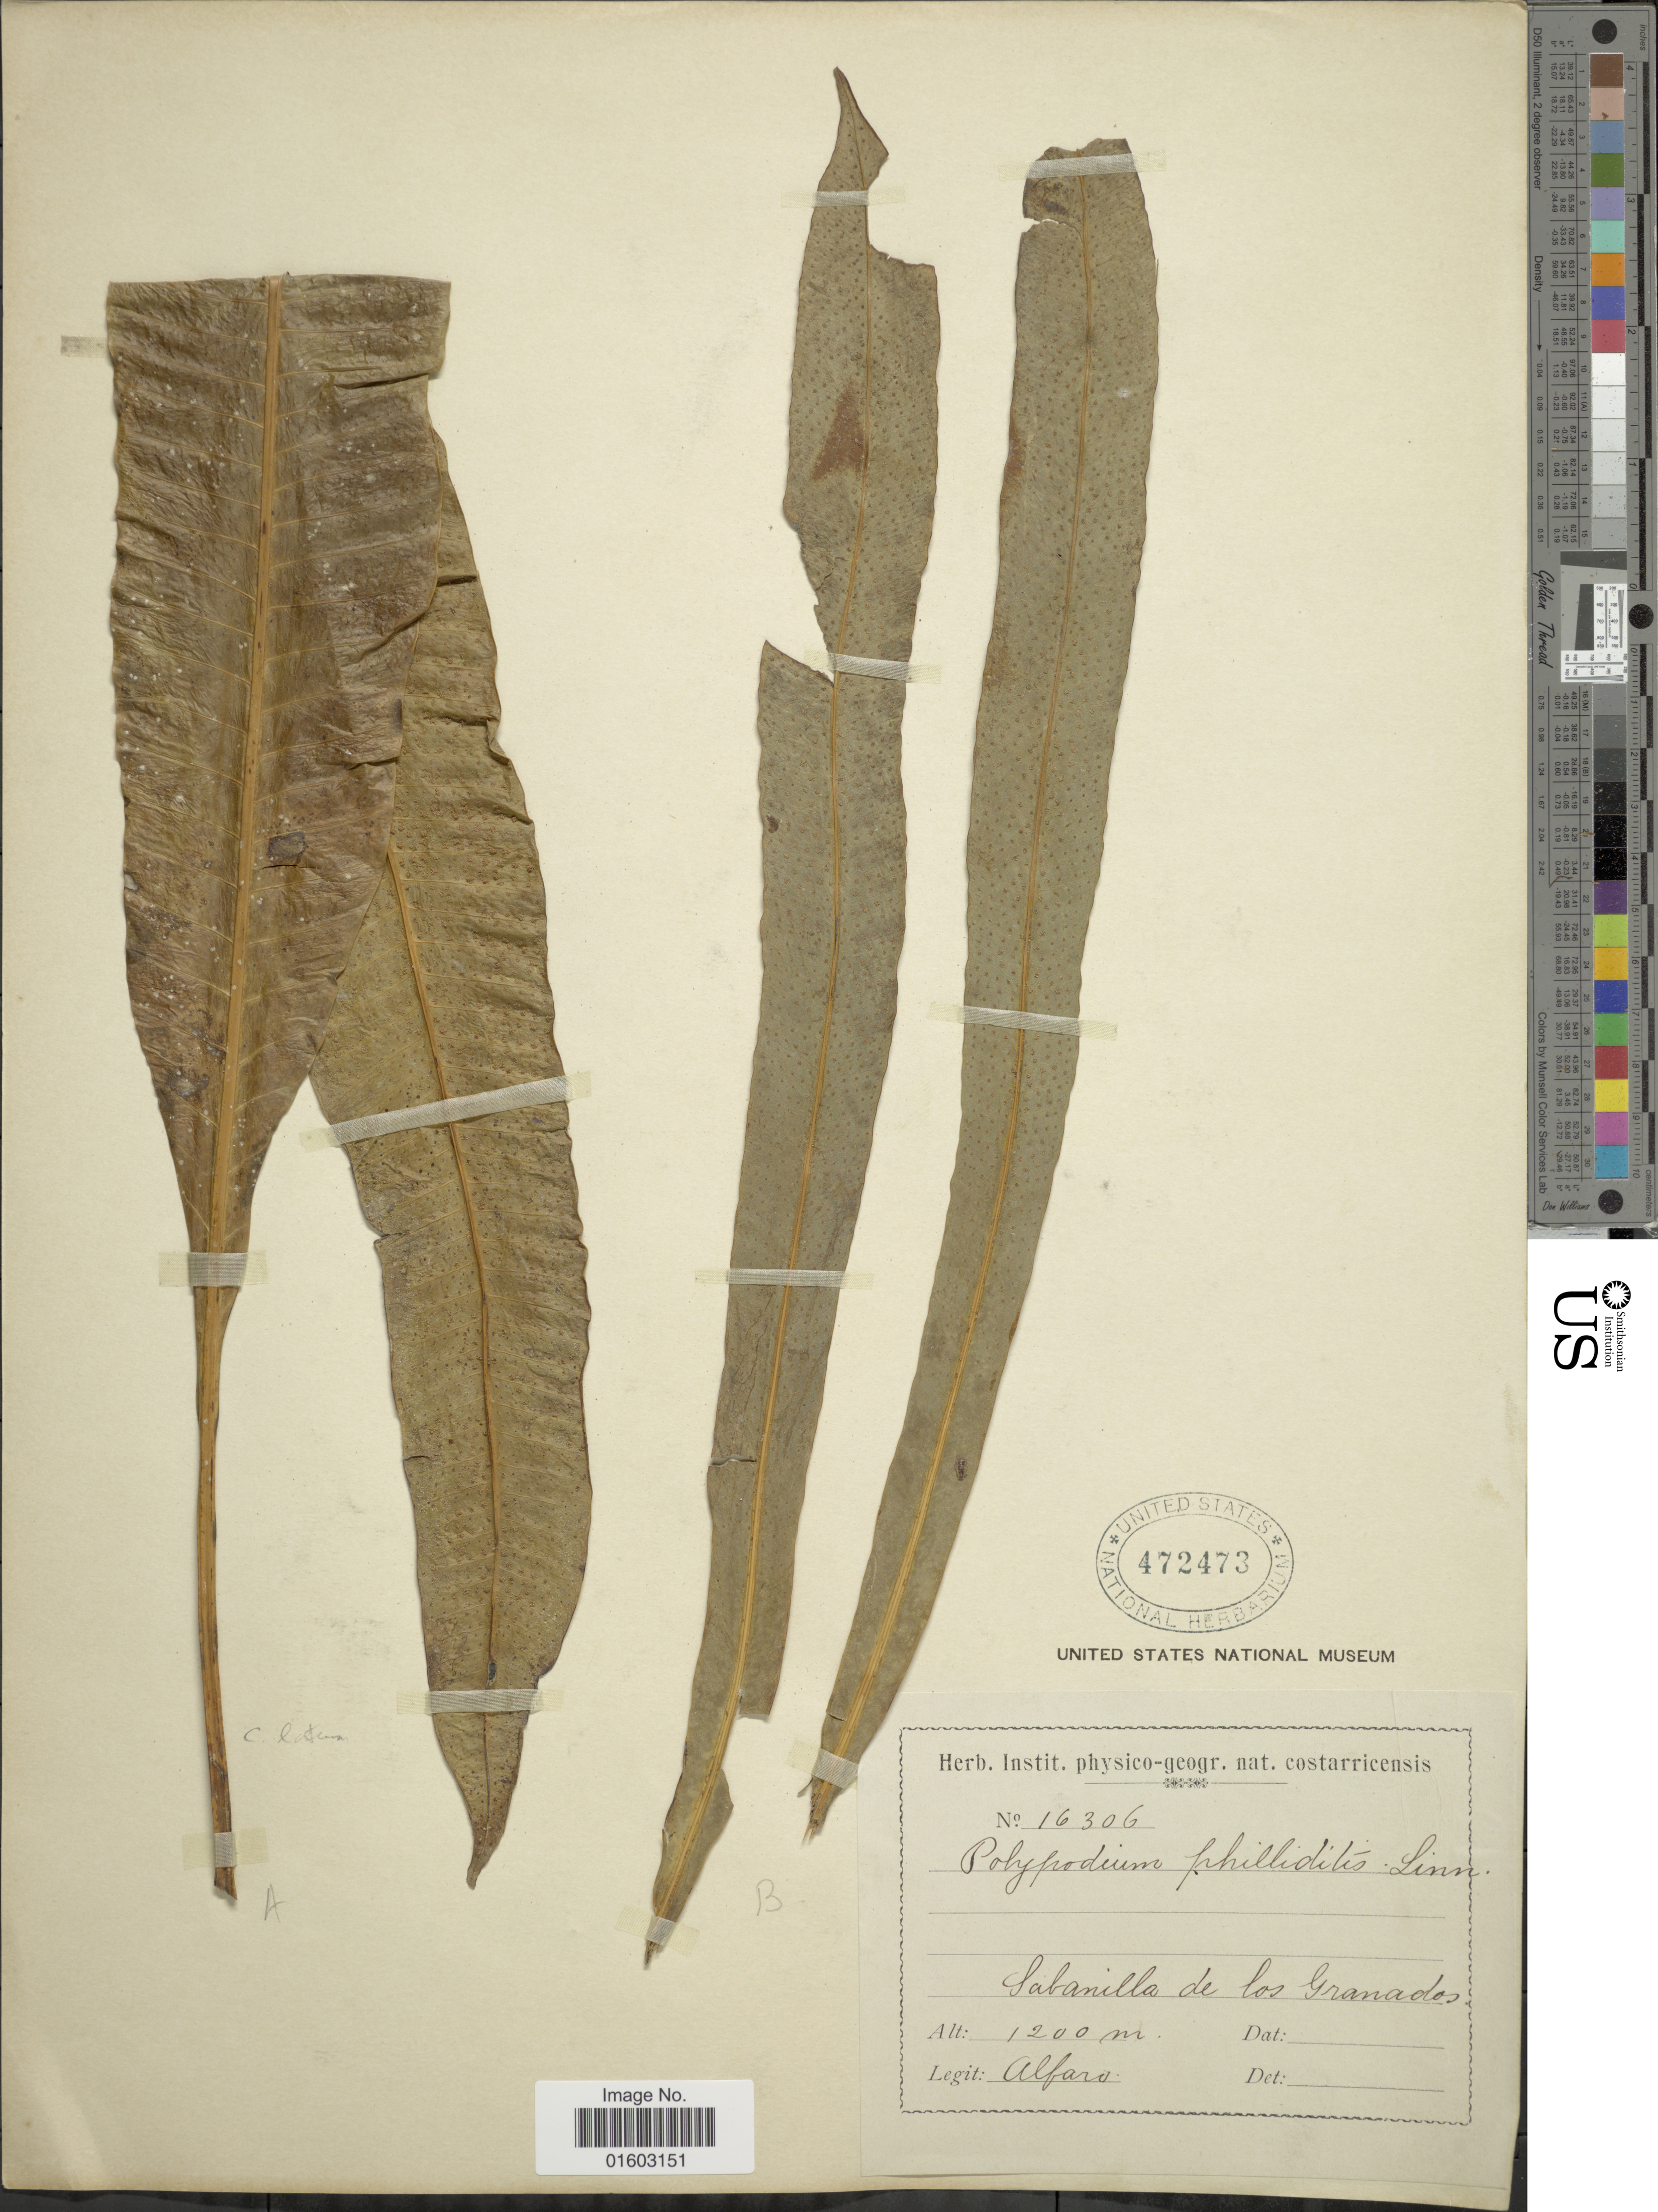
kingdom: Plantae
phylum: Tracheophyta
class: Polypodiopsida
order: Polypodiales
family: Polypodiaceae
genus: Campyloneurum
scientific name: Campyloneurum phyllitidis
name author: (L.) C. Presl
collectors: Alfaro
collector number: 16306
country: Costa Rica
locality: Sabanilla de los Granados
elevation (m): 1200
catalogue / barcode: US 472473